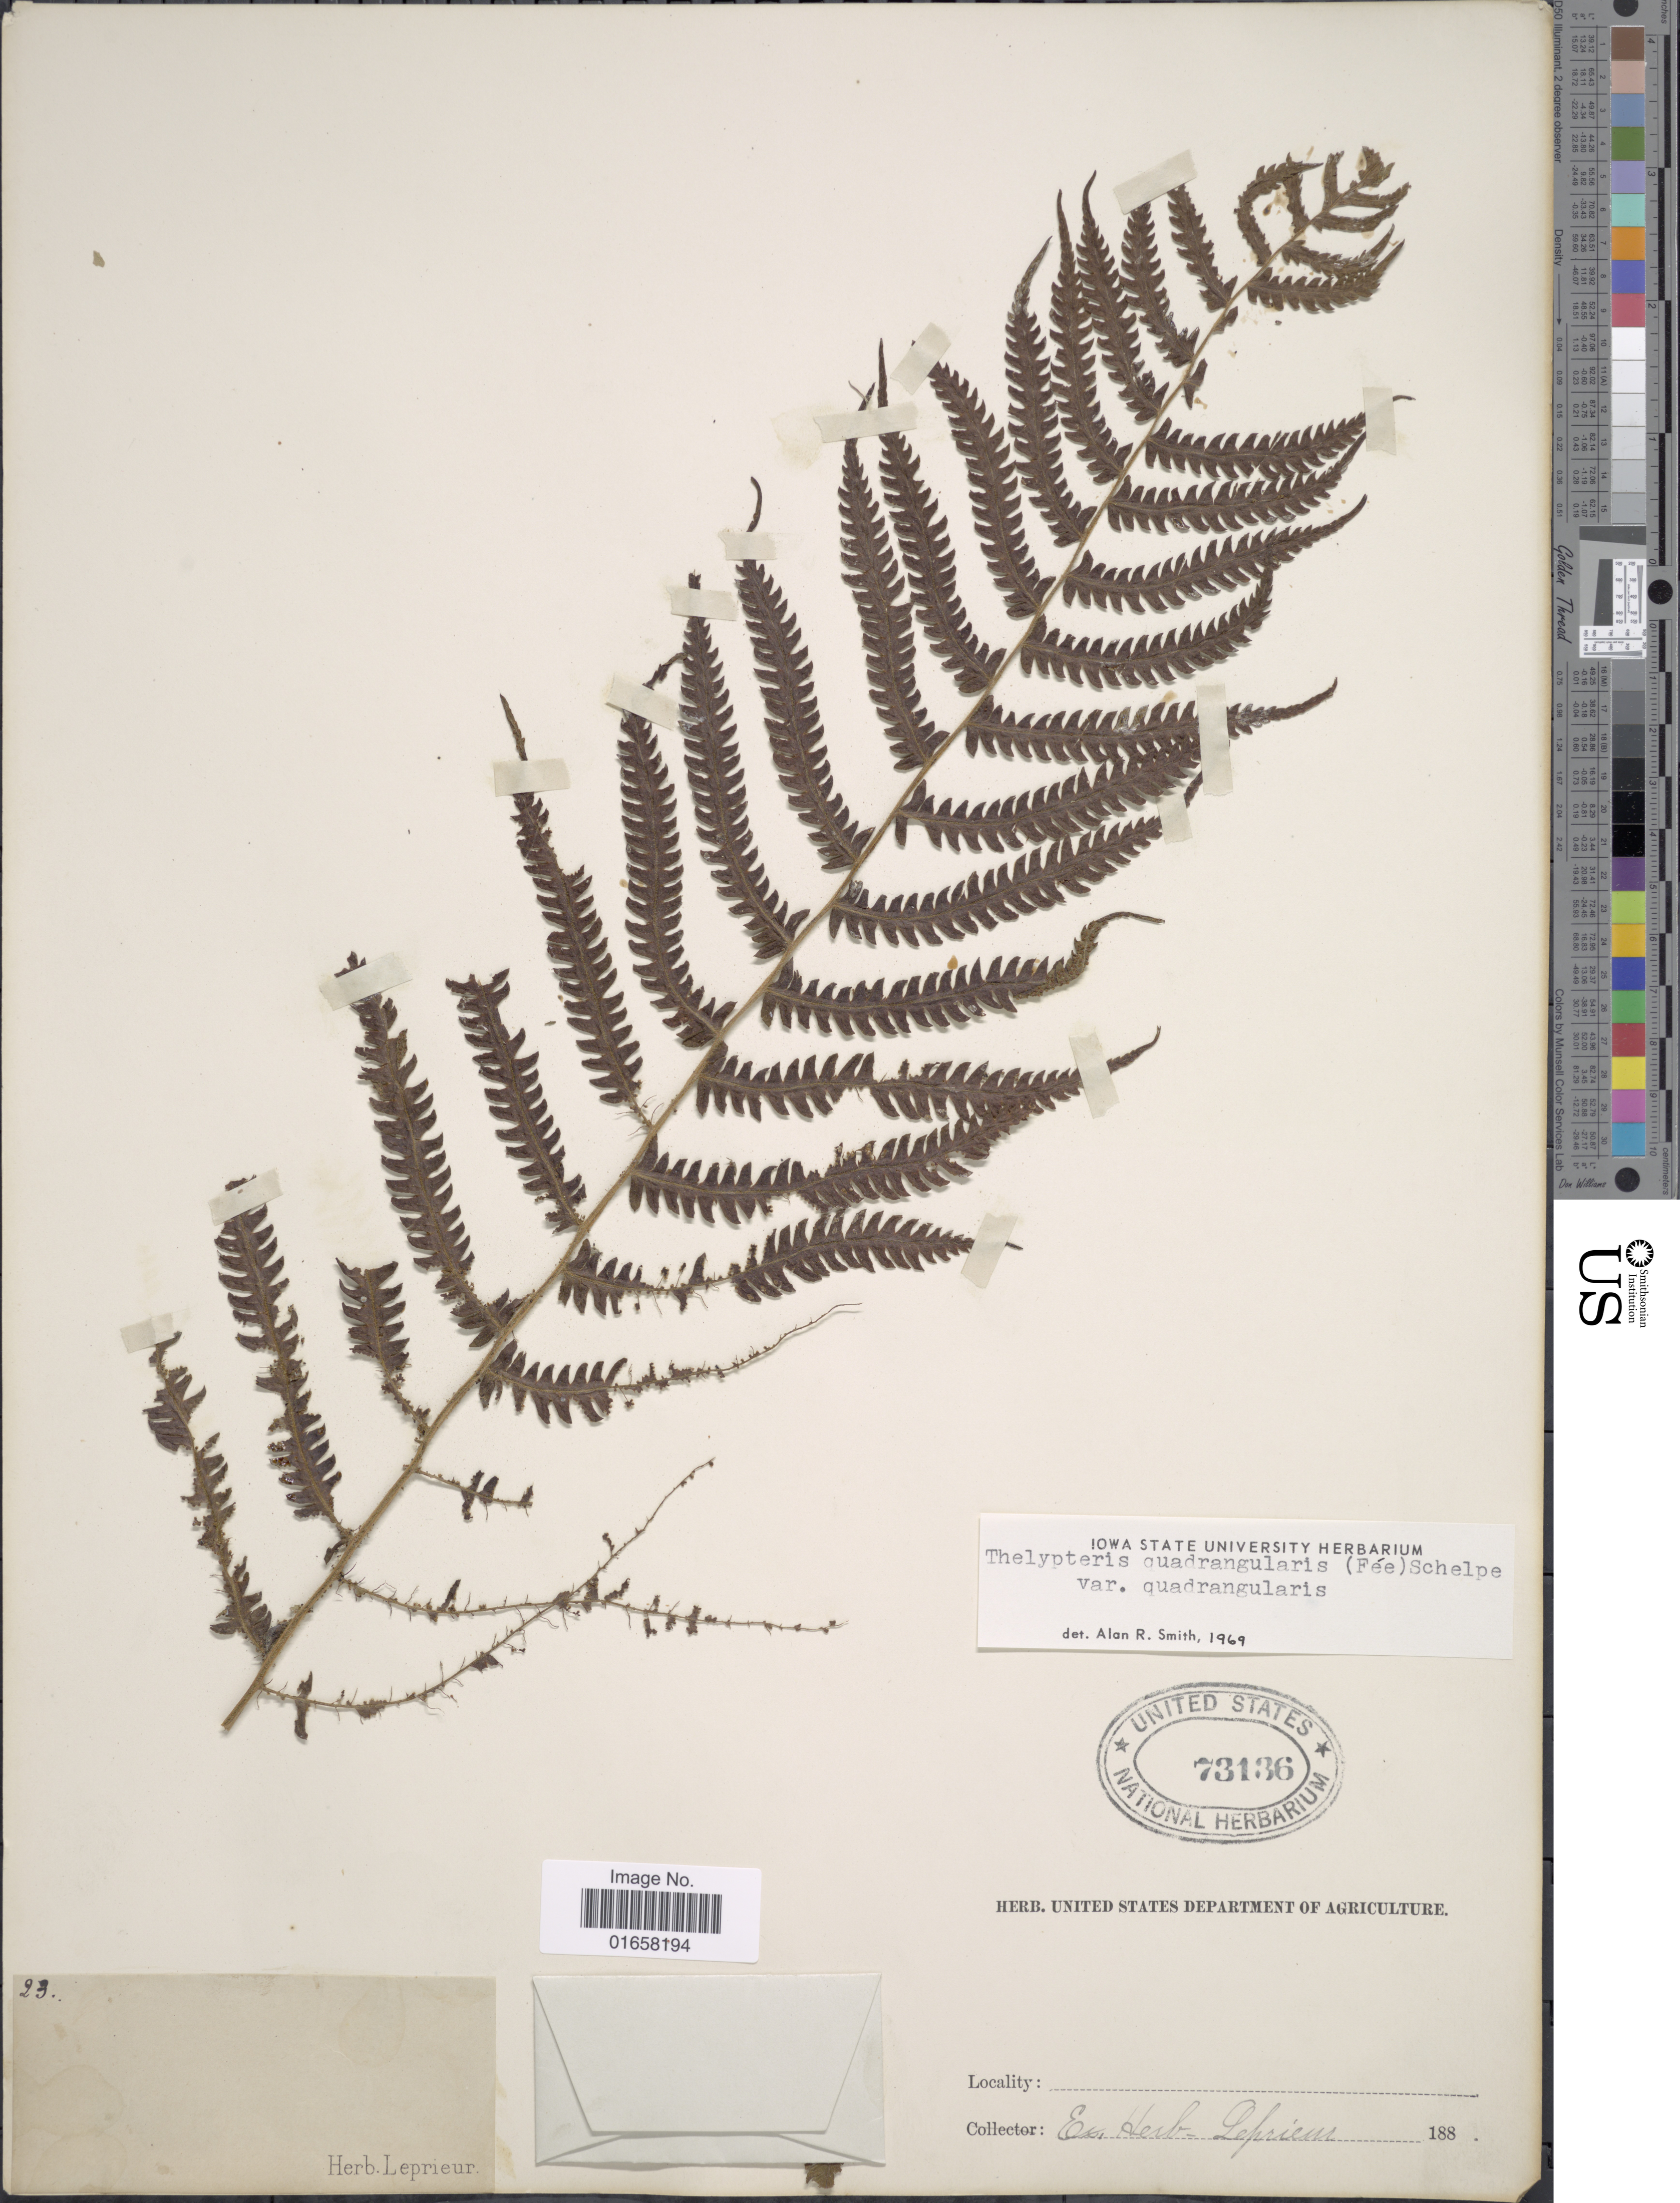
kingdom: Plantae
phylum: Tracheophyta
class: Polypodiopsida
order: Polypodiales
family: Thelypteridaceae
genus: Christella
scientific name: Christella hispidula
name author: (Decne.) Holttum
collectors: ex herb. Leprieur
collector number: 23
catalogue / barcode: US 73136